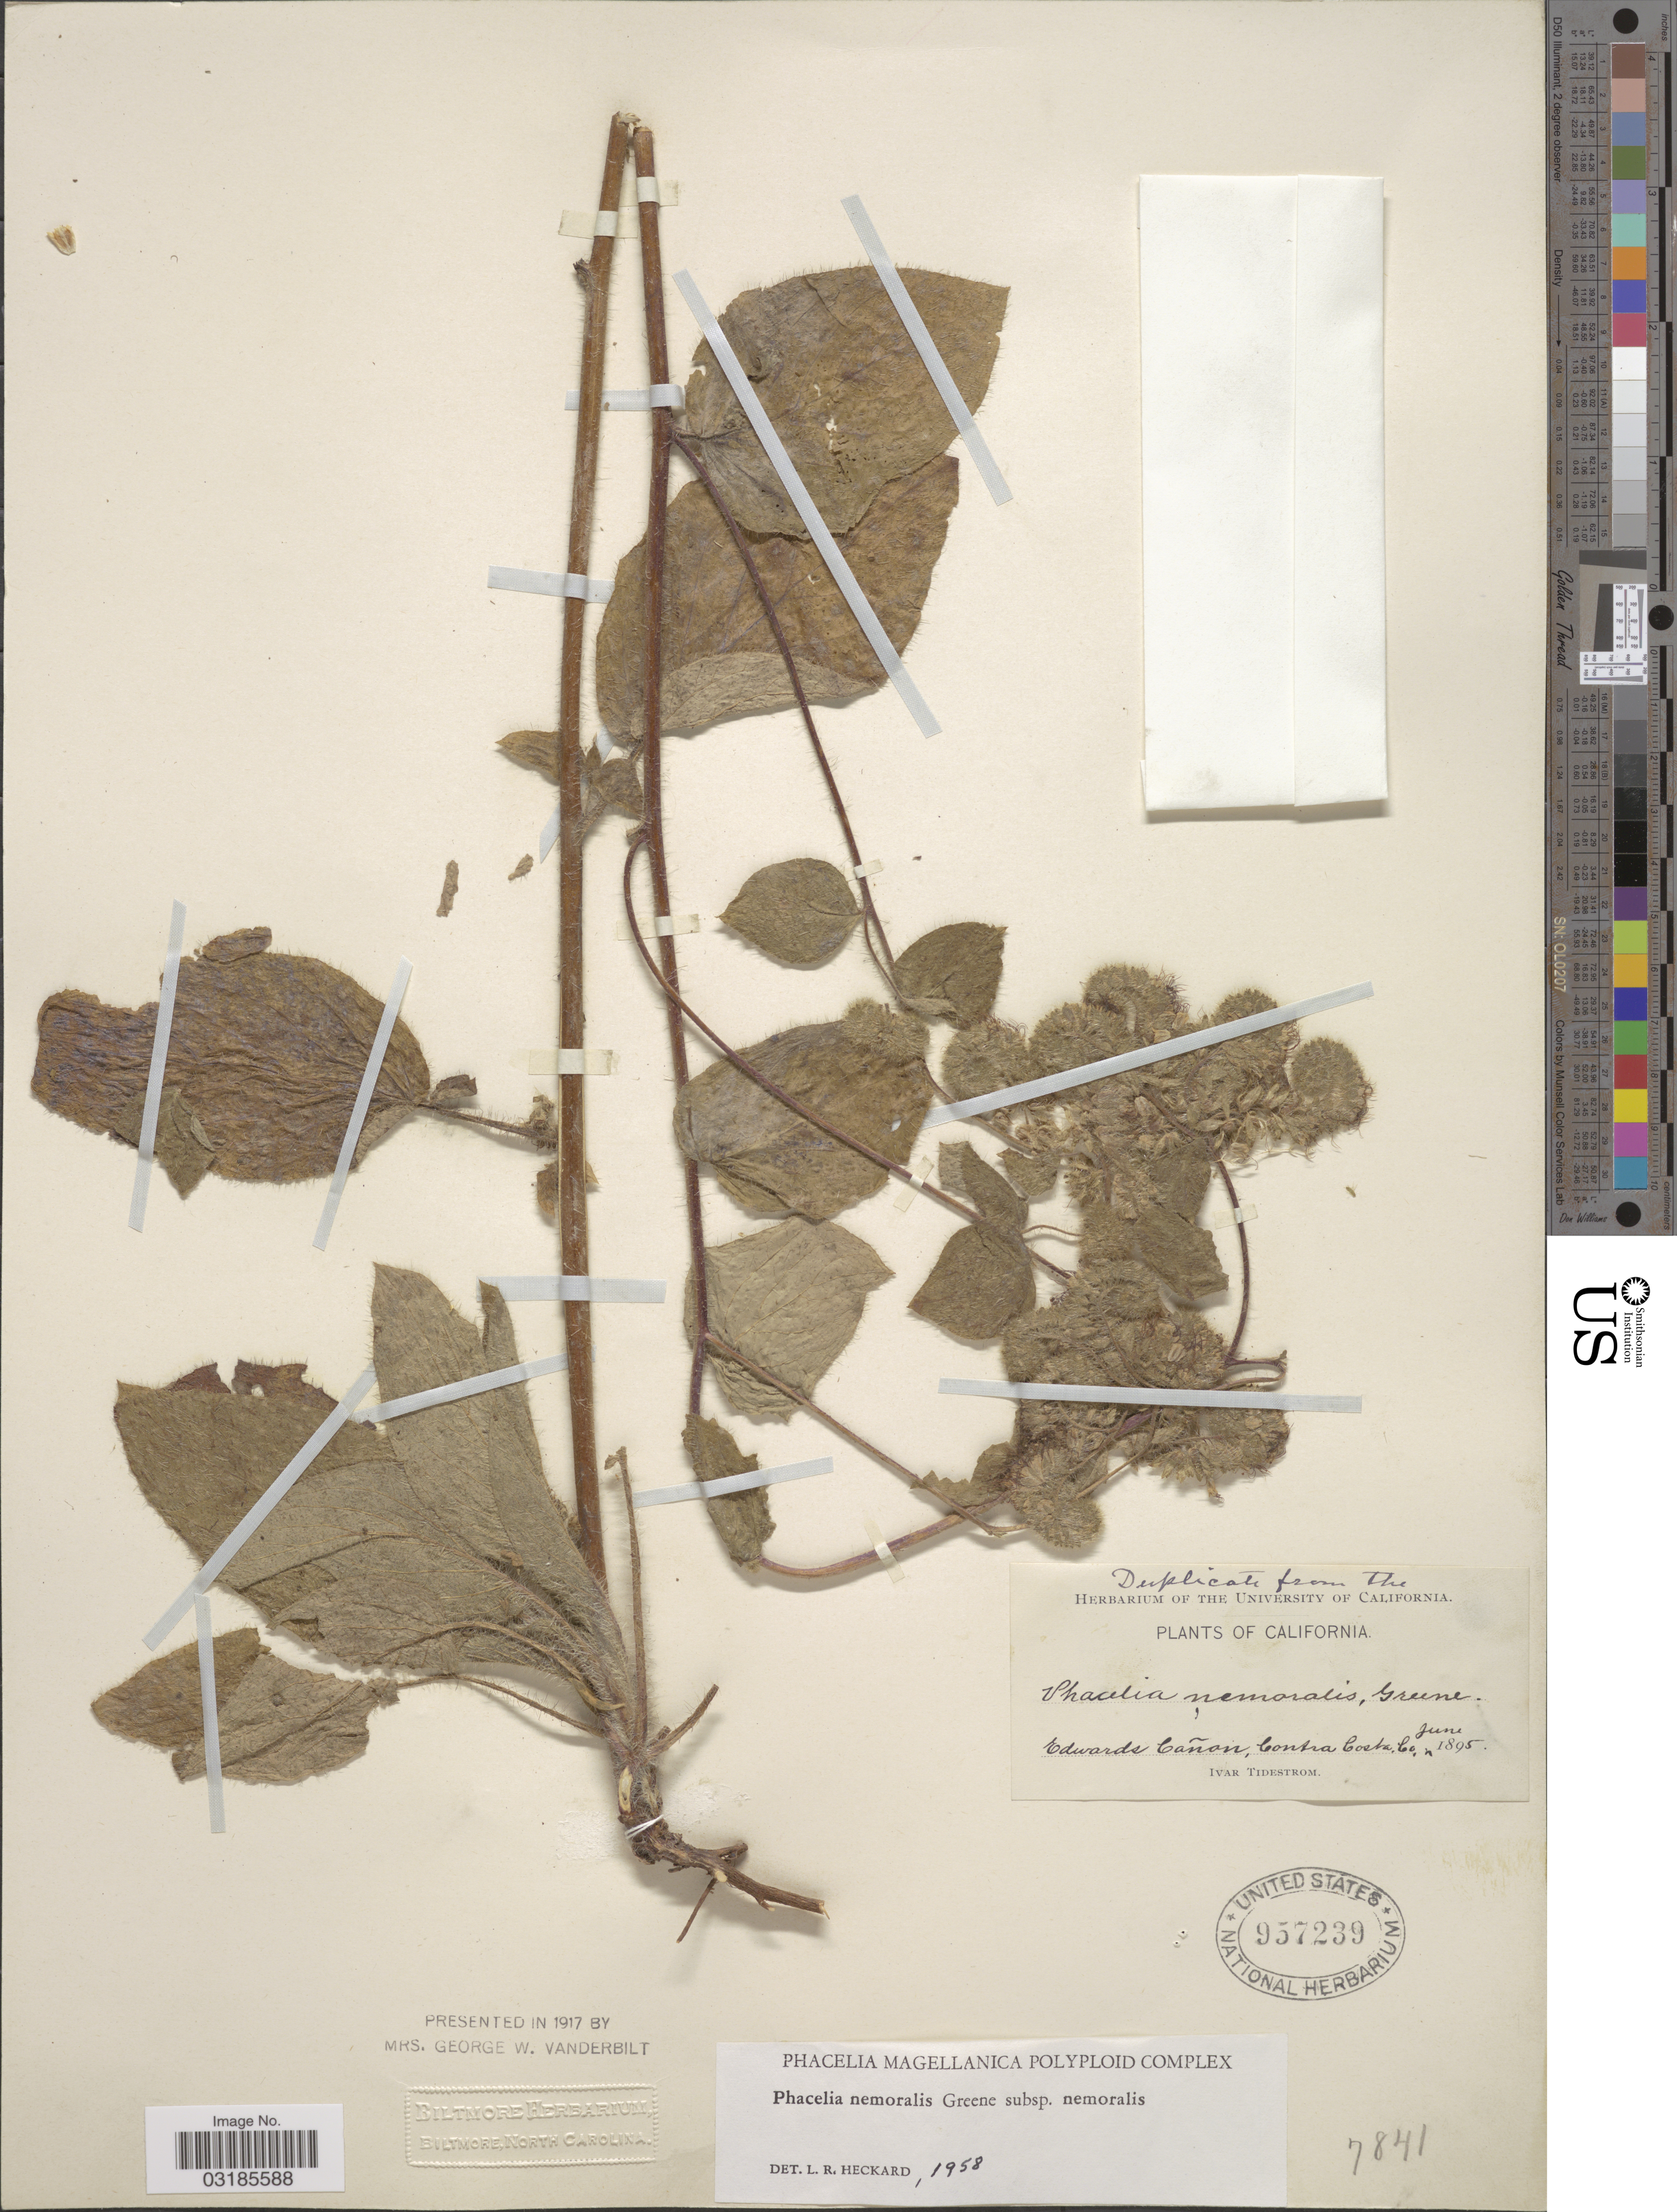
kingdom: Plantae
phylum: Tracheophyta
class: Magnoliopsida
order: Boraginales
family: Hydrophyllaceae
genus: Phacelia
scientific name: Phacelia nemoralis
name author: S.W. Greene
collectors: I. F. Tidestrom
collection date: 1895-06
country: United States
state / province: California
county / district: Contra Costa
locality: Edwards Cañon, Contra Costa Co.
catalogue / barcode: US 957239